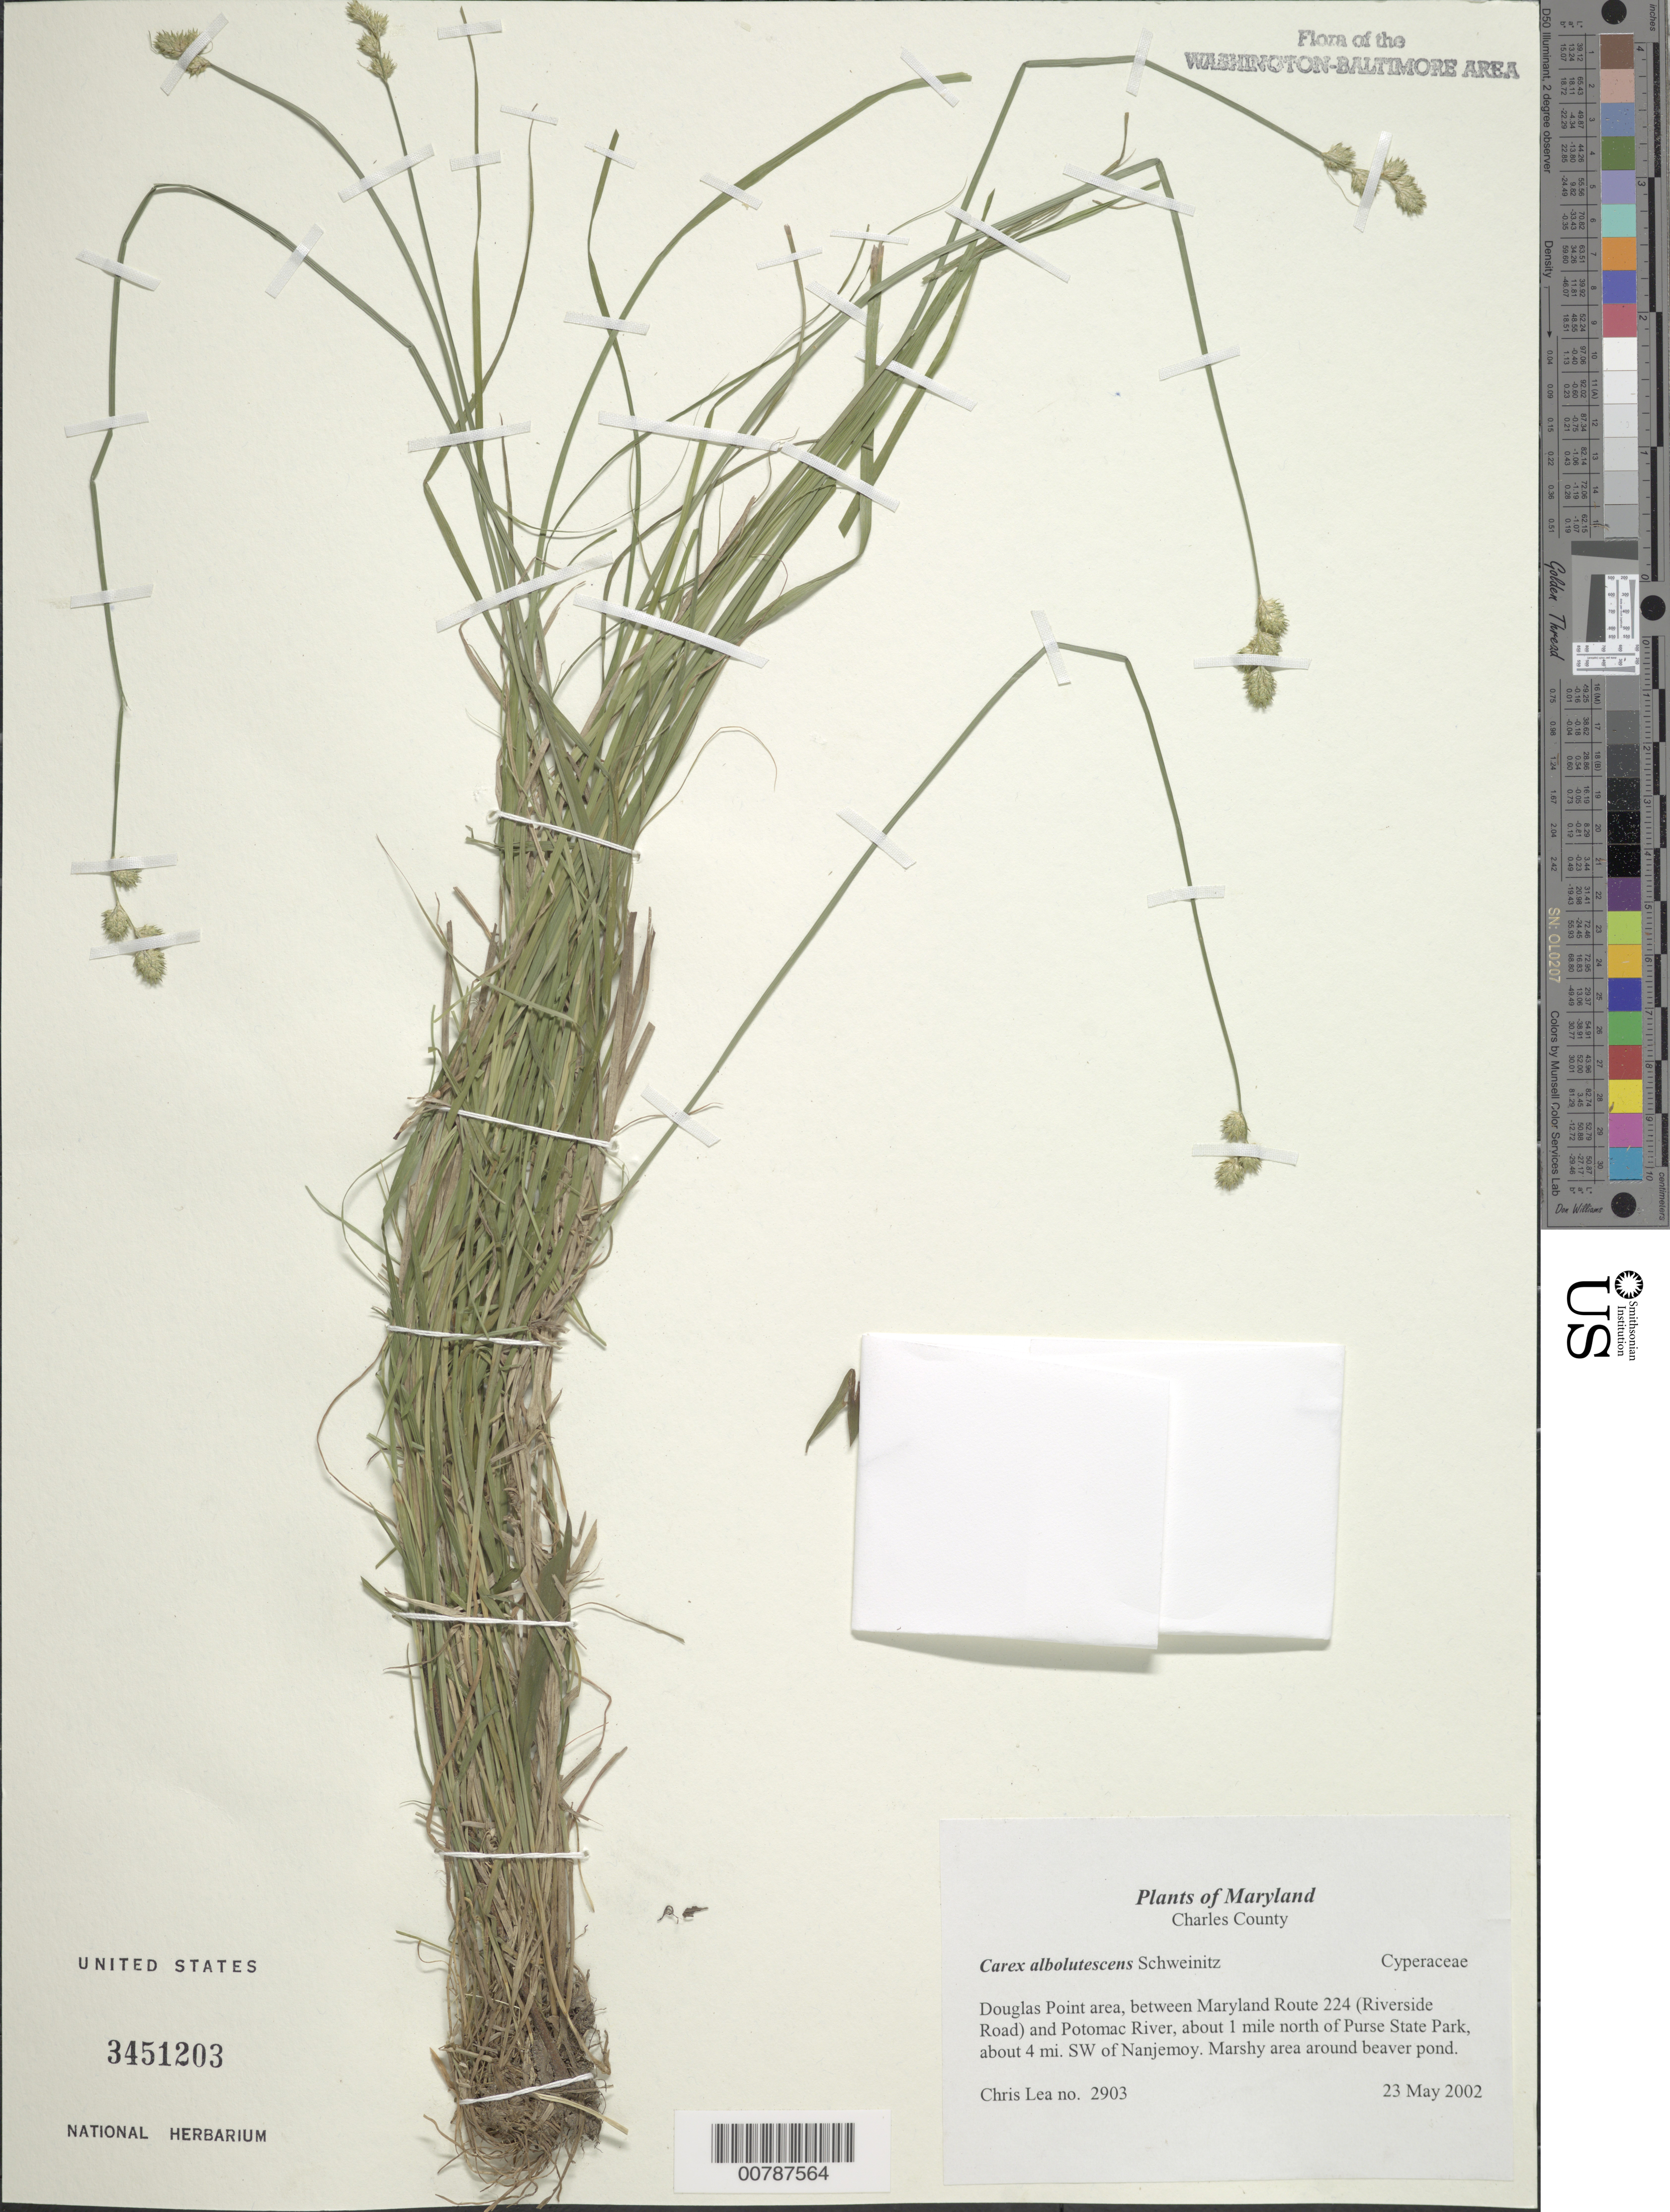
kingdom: Plantae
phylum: Tracheophyta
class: Liliopsida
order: Poales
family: Cyperaceae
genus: Carex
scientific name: Carex albolutescens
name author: Schwein.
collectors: C. Lea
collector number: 2903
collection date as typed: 23 May 2002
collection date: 2002-05-23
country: United States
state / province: Maryland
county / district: Charles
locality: Douglas Point area, between Maryland Route 224 (Riverside Road) and Potomac River, about 1 mile north of Purse State Park, about 4 mi. SW of Nanjemoy.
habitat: Marshy area around beaver pond.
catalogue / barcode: US 3451203